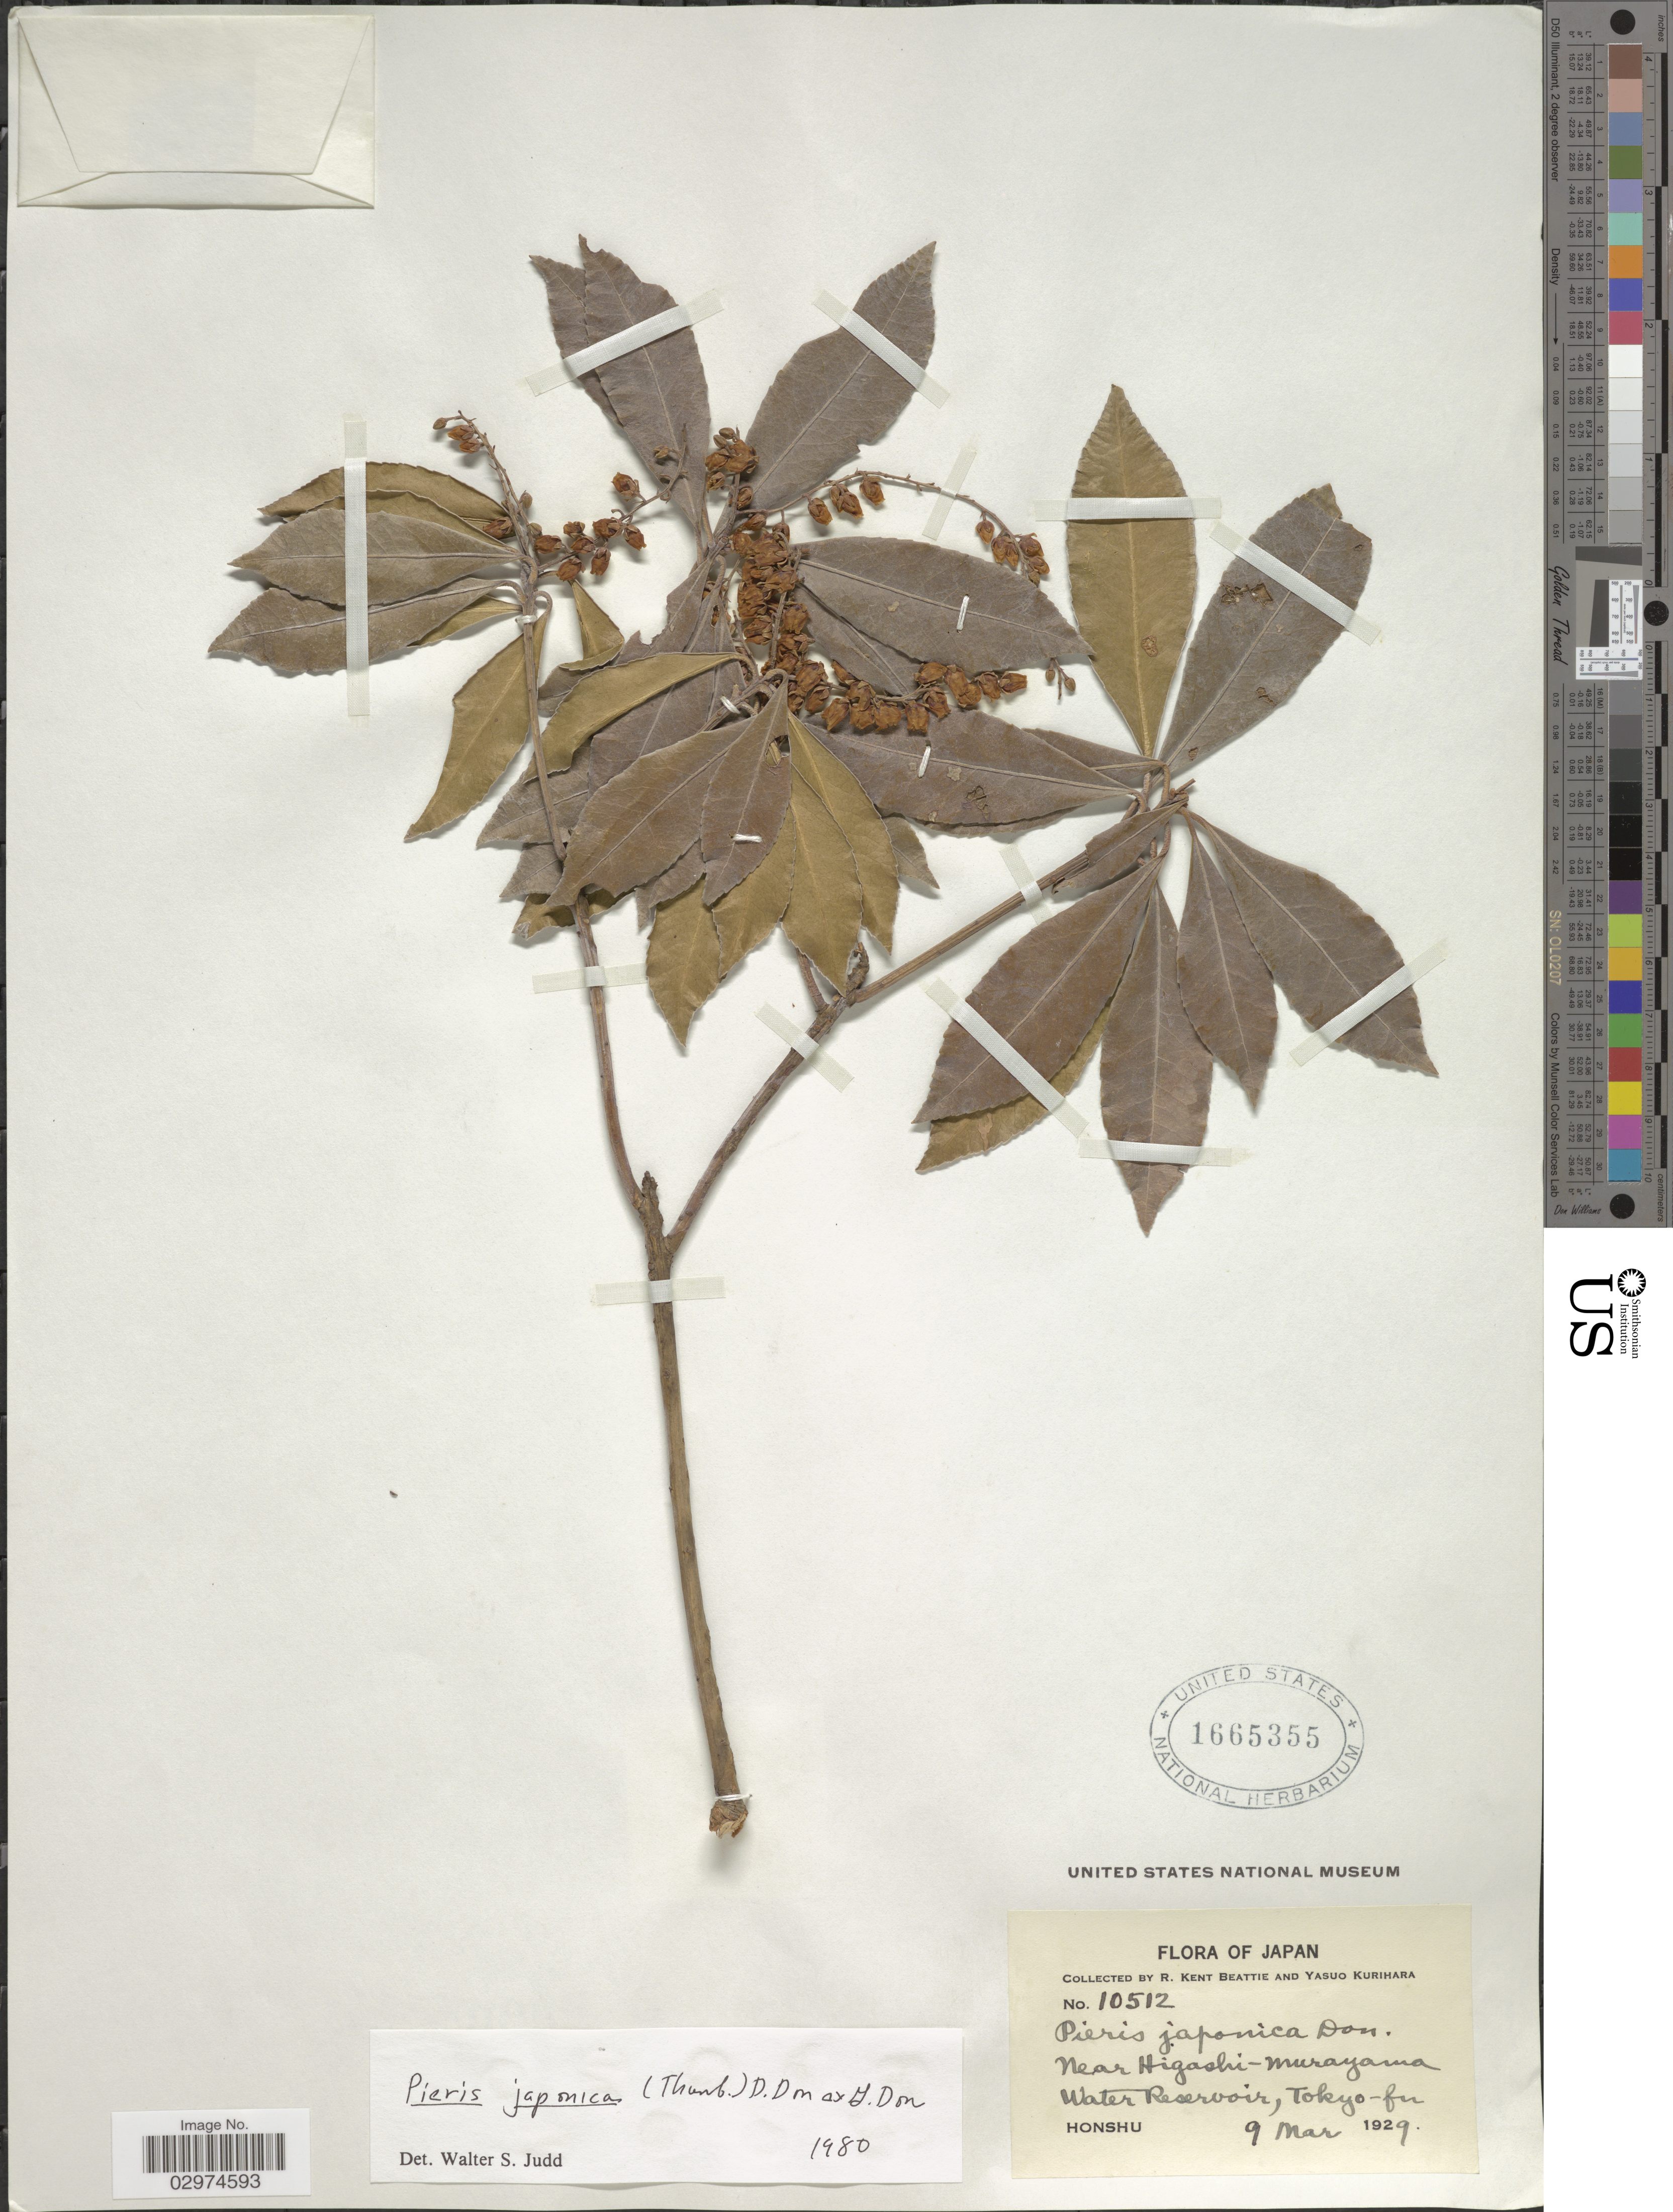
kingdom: Plantae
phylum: Tracheophyta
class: Magnoliopsida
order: Ericales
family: Ericaceae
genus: Pieris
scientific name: Pieris japonica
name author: (Thunb.) D. Don ex G. Don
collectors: R. K. Beattie & Y. Kurihara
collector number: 10512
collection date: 1929-03-09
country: Japan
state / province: Tokyo, Federal City of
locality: Near Higashi-murayama Water Reservoir, Tokyo-fu, Honshu.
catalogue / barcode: US 1665355